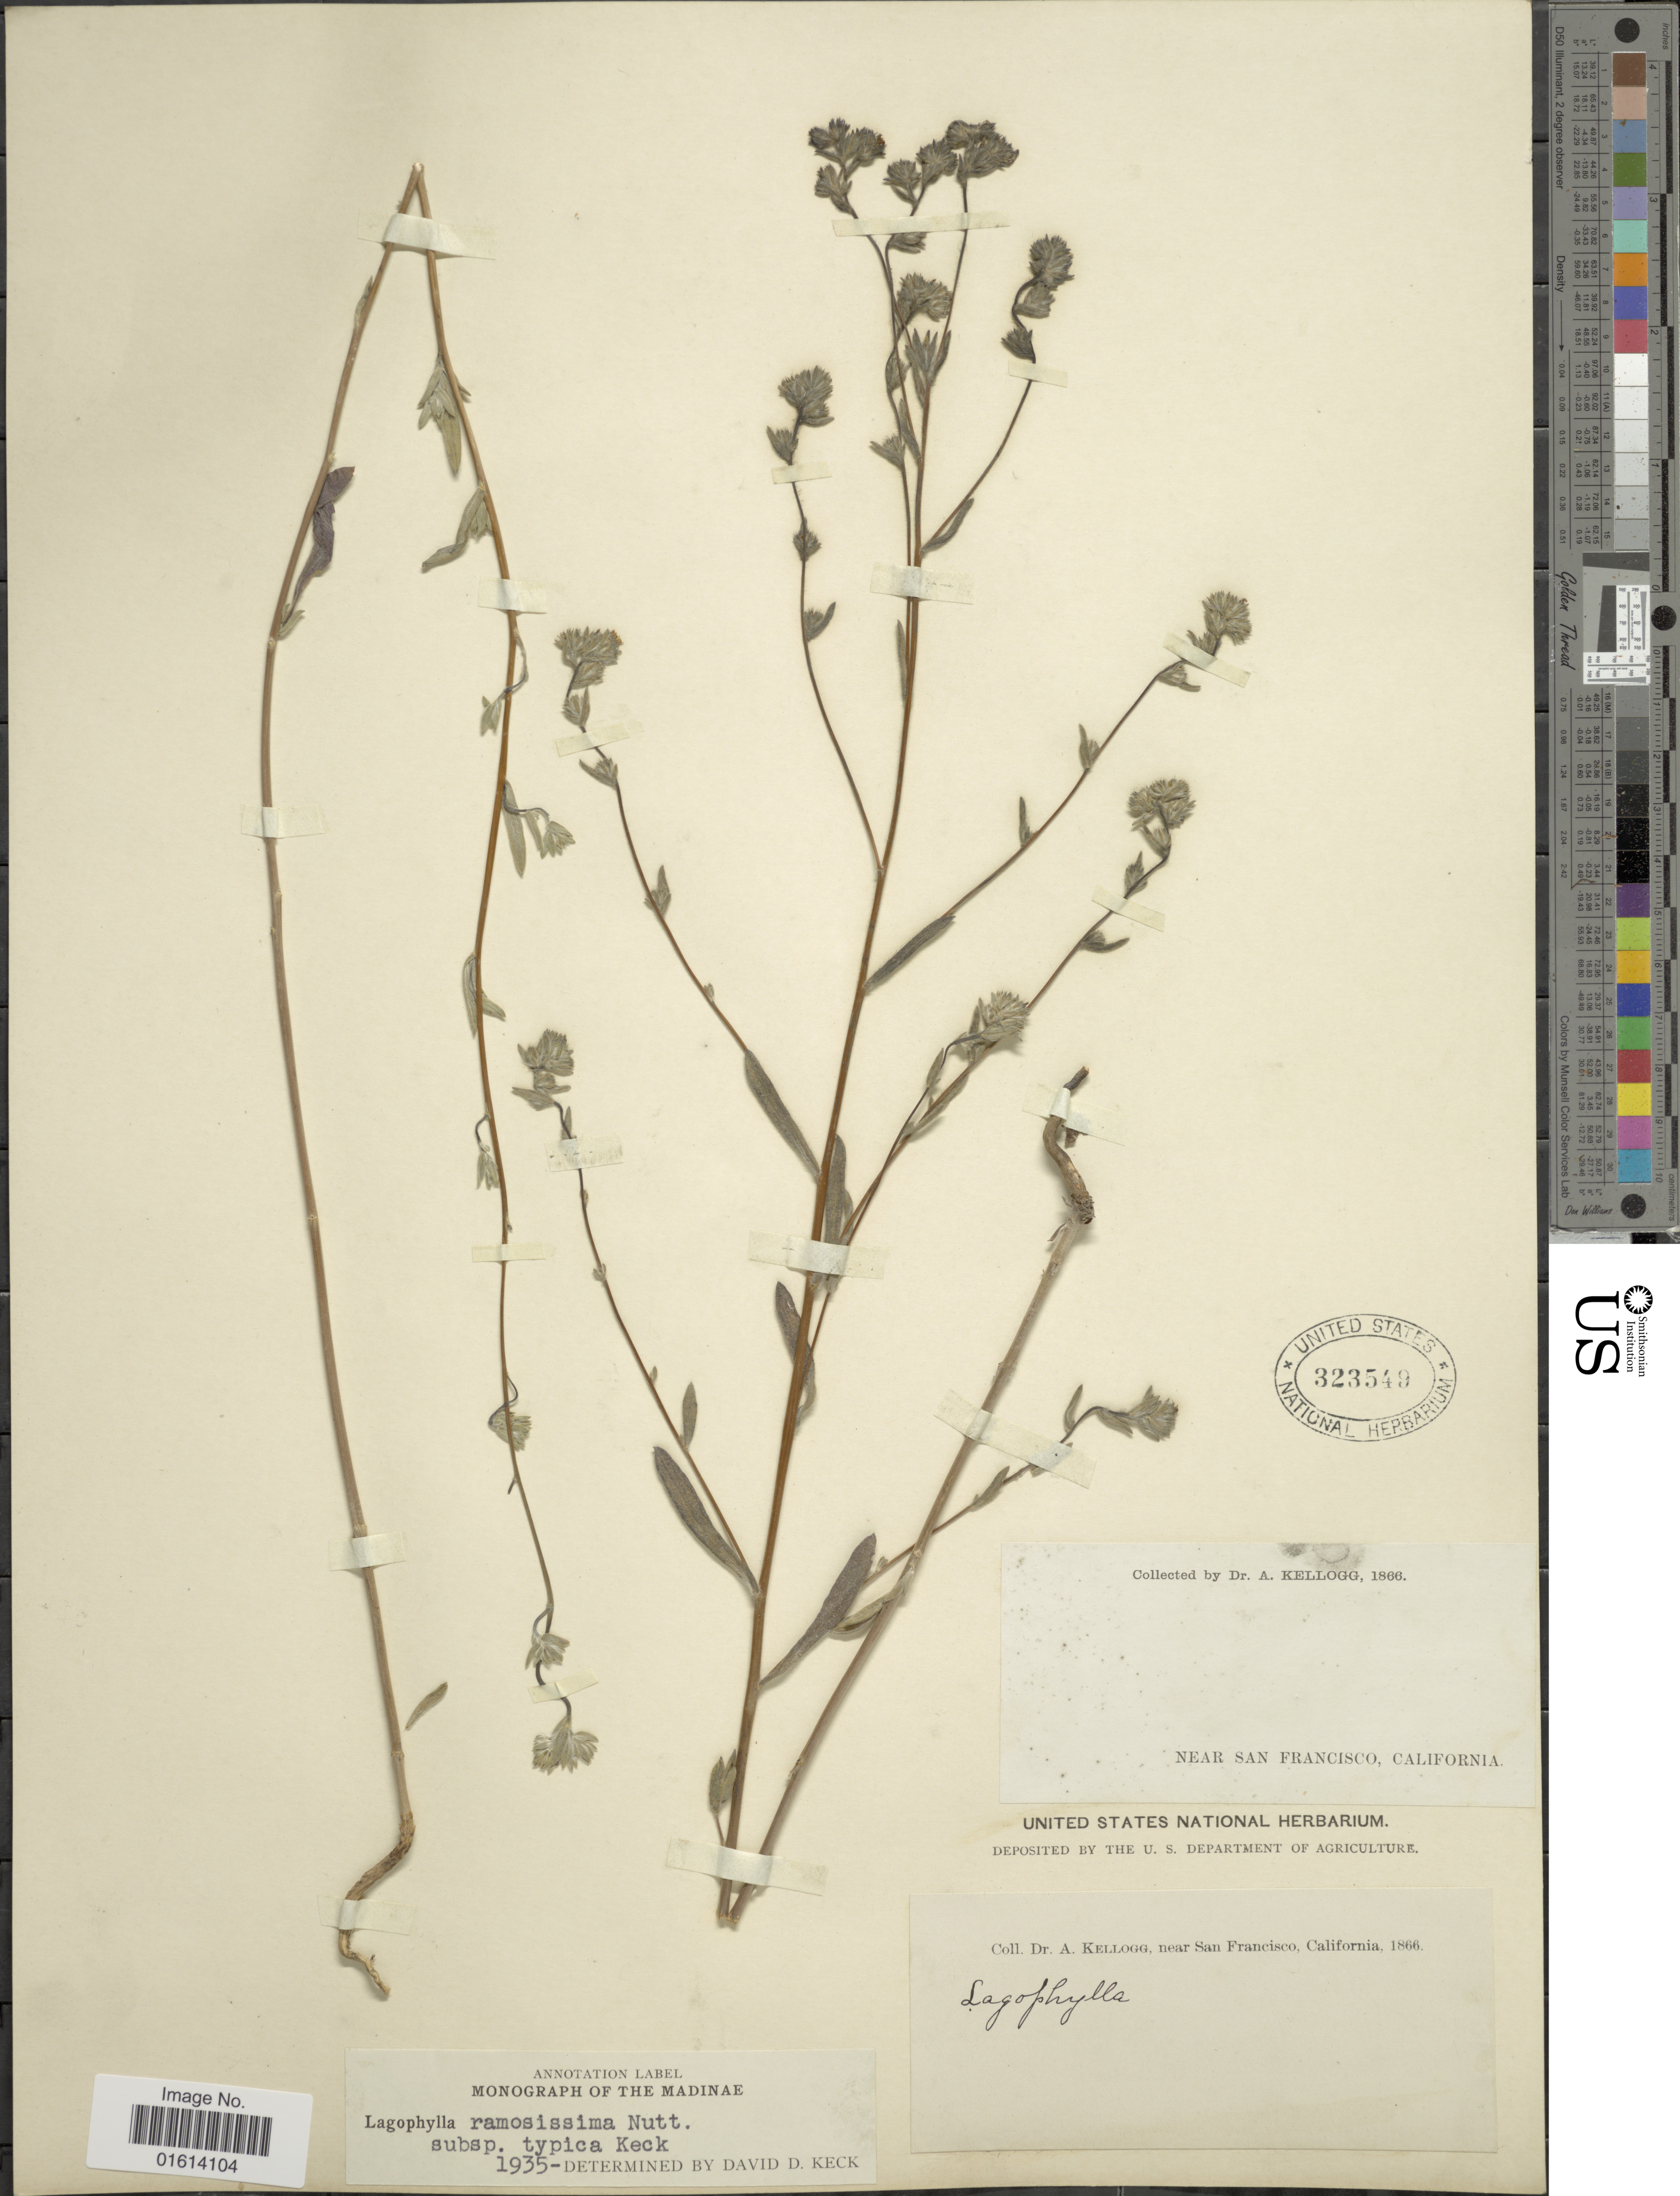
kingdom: Plantae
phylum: Tracheophyta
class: Magnoliopsida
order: Asterales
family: Asteraceae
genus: Lagophylla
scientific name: Lagophylla ramosissima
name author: Nutt.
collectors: A. Kellogg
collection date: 1866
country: United States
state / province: California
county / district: San Francisco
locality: Near San Francisco, California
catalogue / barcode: US 323549